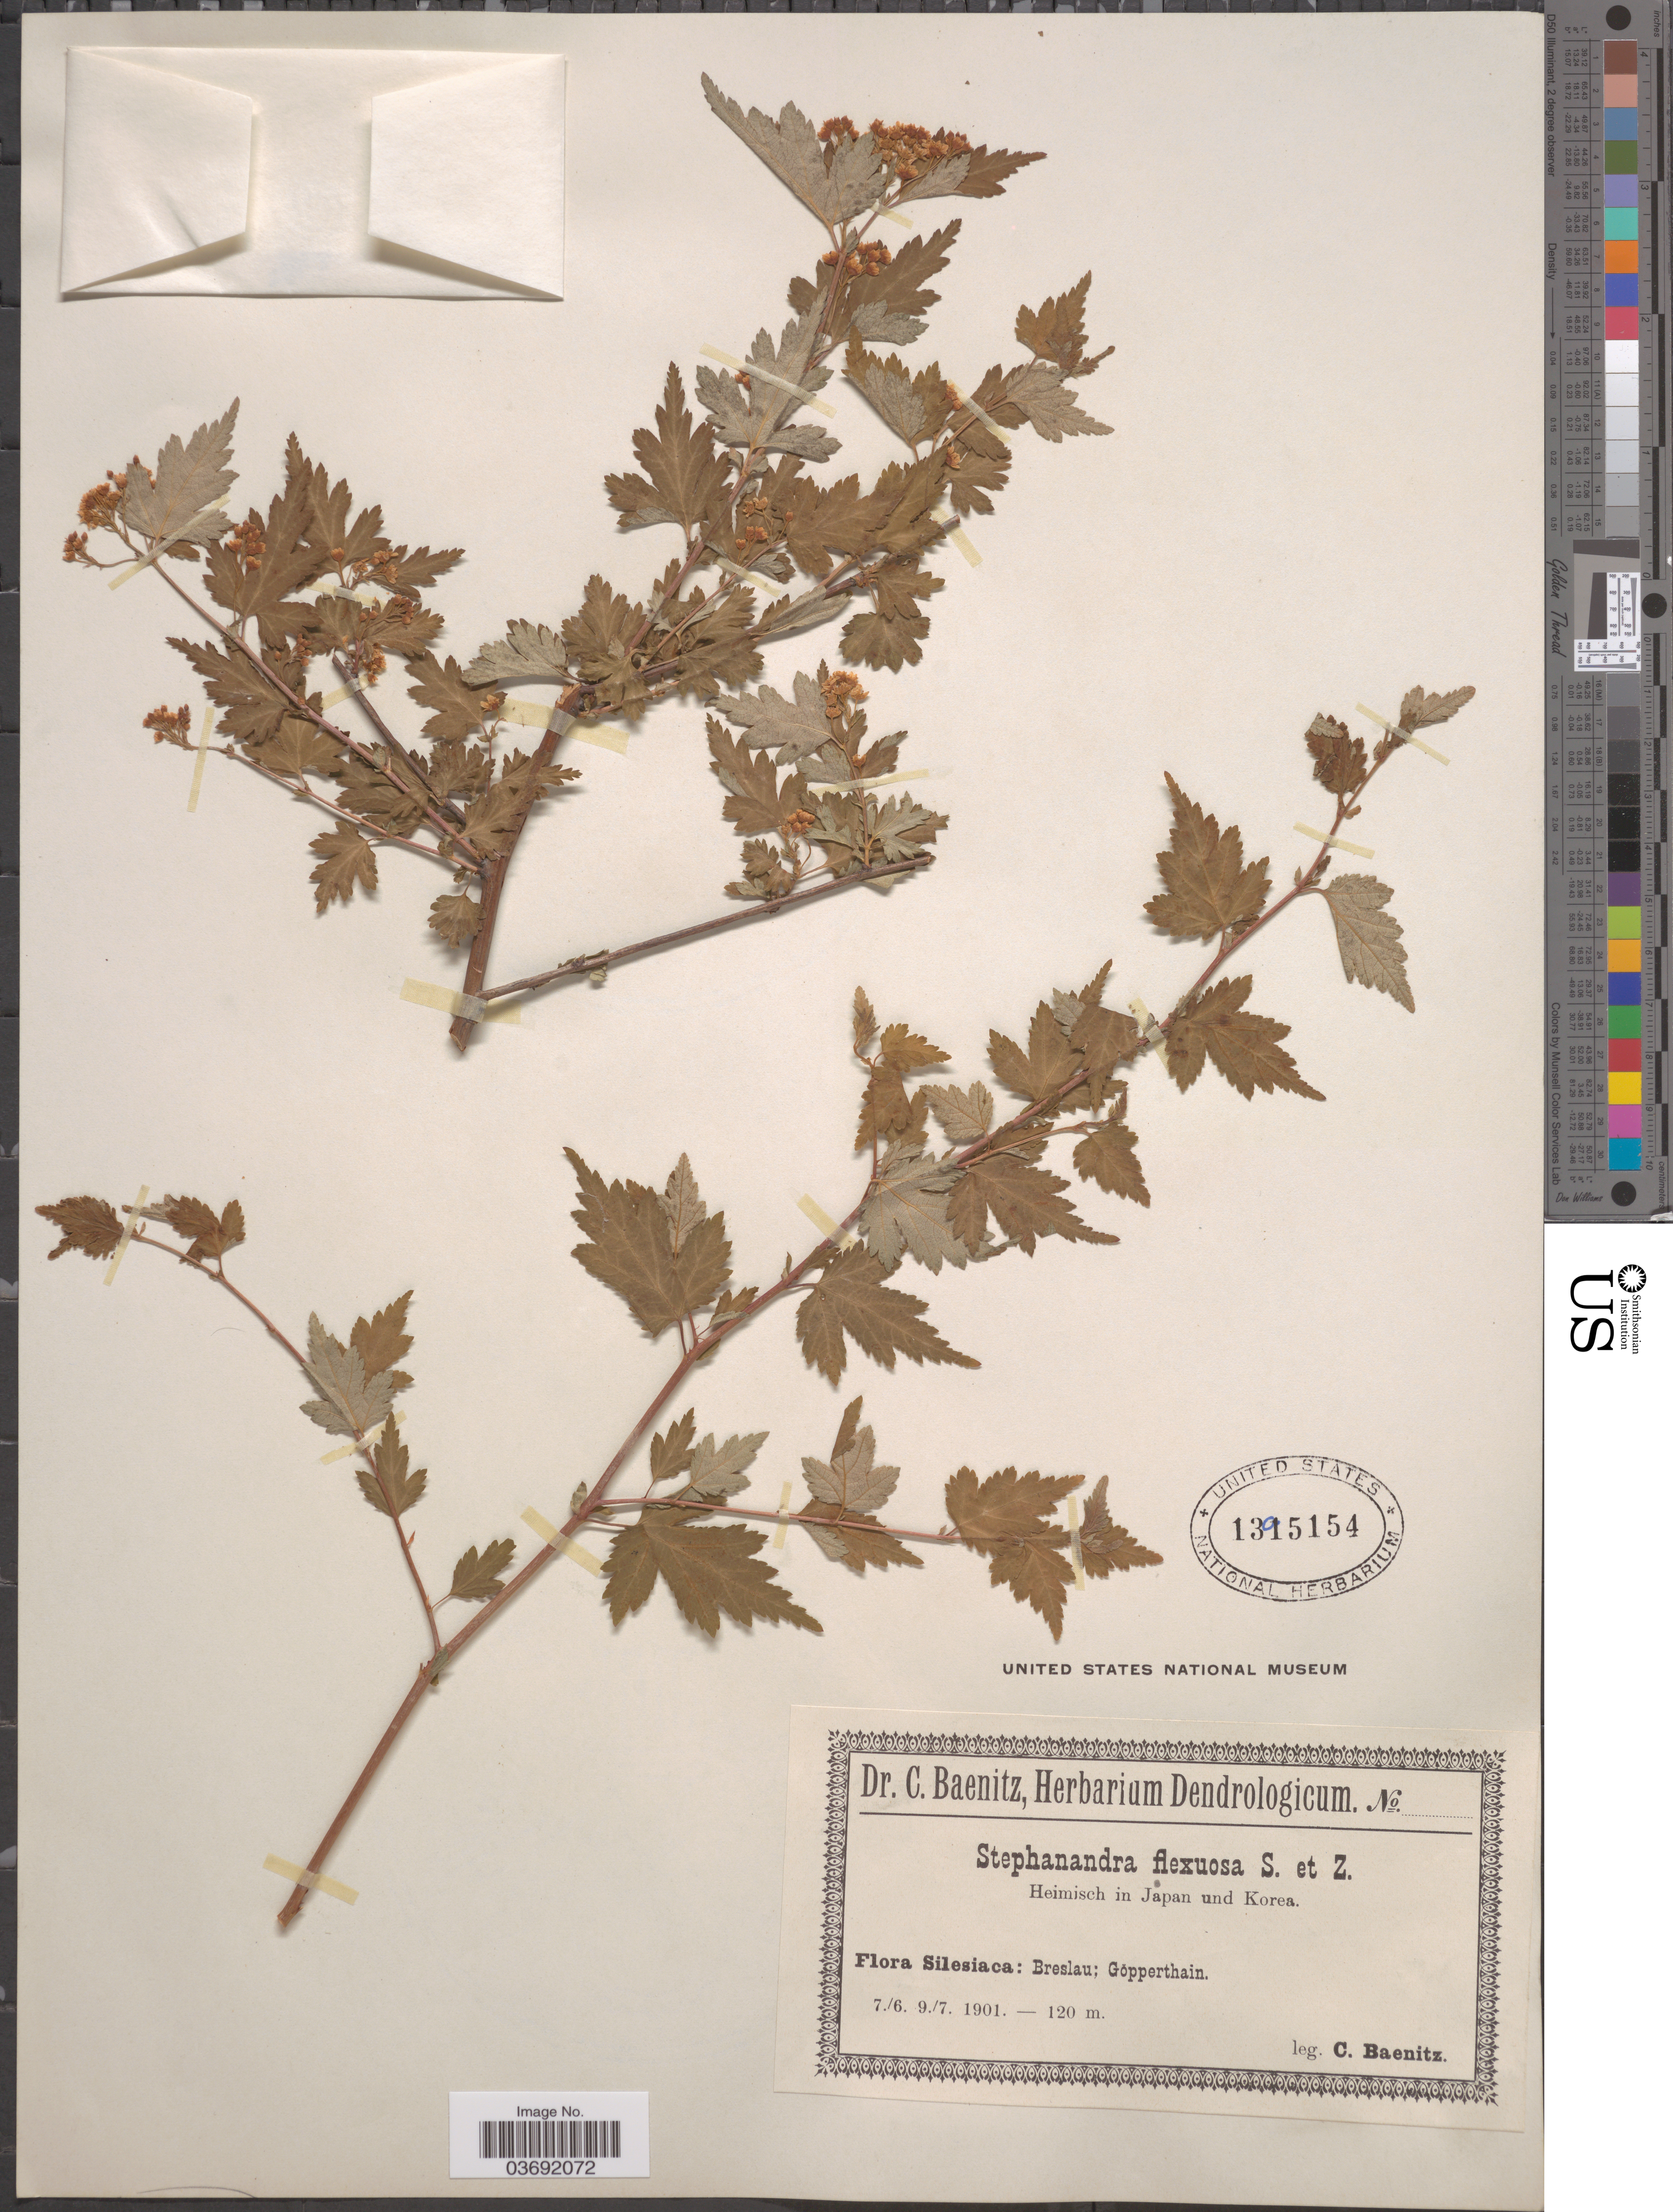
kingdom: Plantae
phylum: Tracheophyta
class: Magnoliopsida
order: Rosales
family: Rosaceae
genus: Neillia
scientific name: Neillia incisa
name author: (Thunb.) S.H. Oh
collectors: C. G. Baenitz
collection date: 1901-06-07/1901-07-09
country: Poland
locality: Silesiaca: Breslau; Göpperthain.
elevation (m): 120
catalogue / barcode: US 1395154